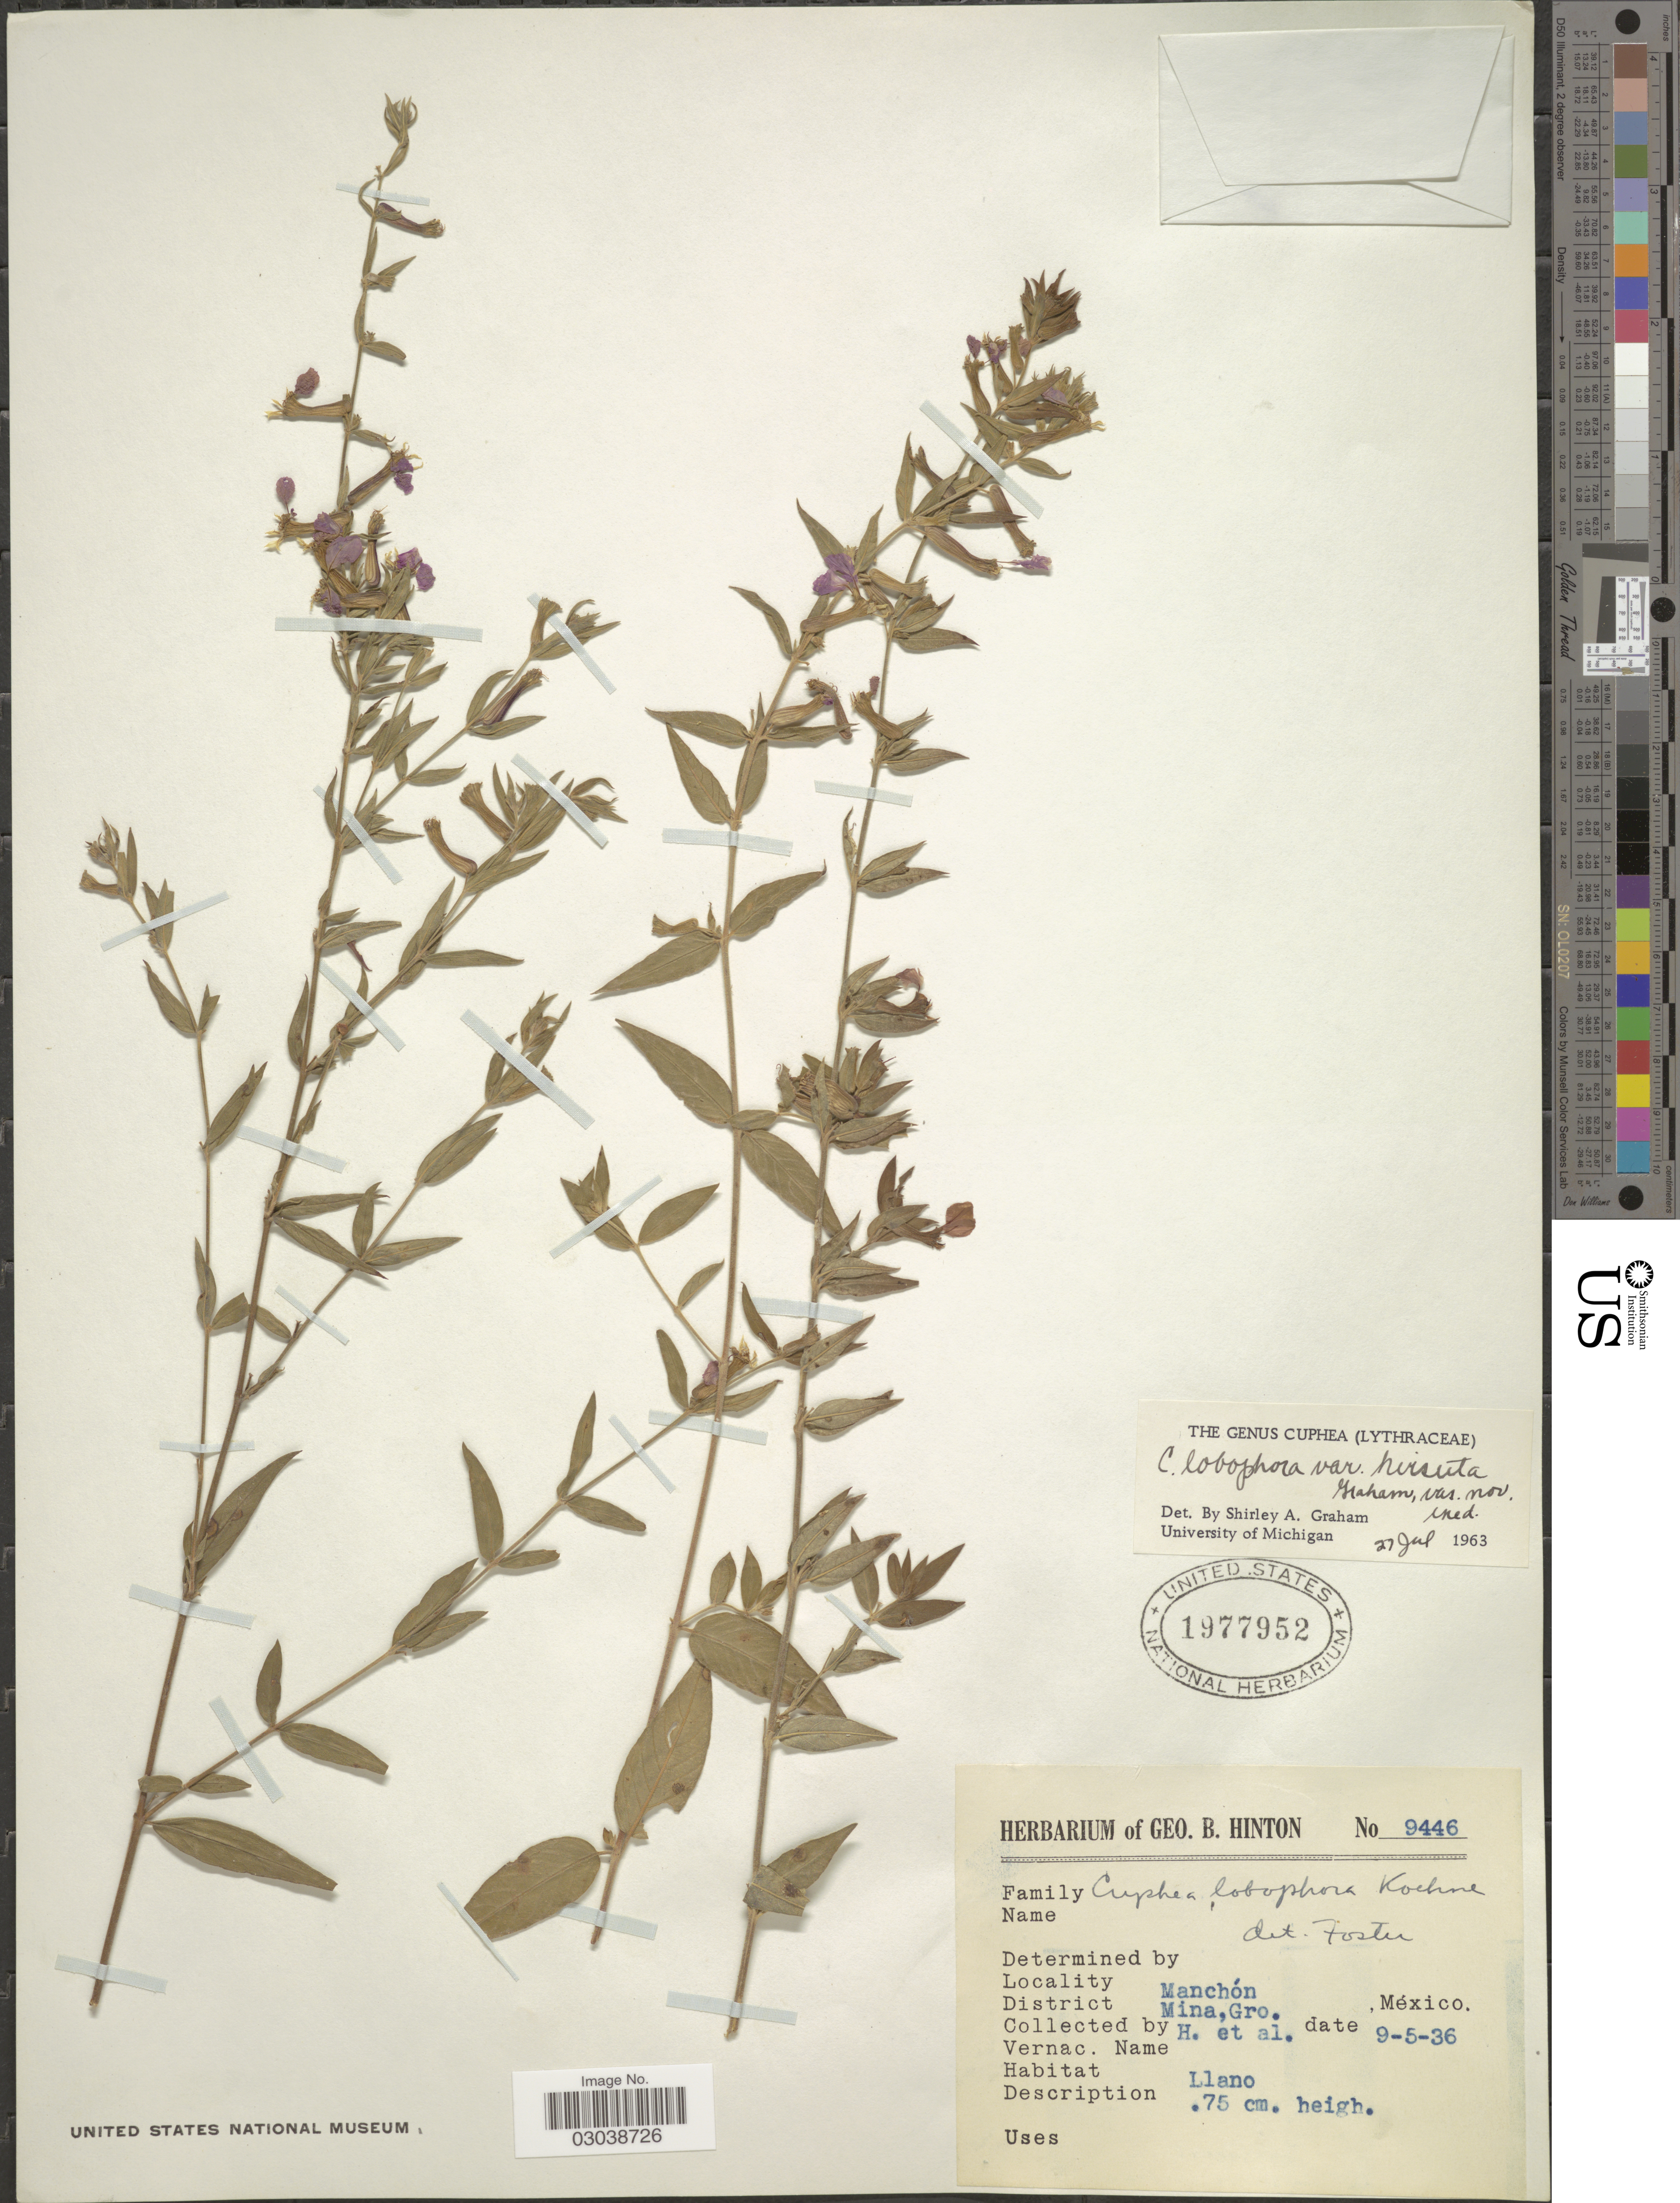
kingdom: Plantae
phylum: Tracheophyta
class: Magnoliopsida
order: Myrtales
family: Lythraceae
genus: Cuphea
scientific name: Cuphea lobophora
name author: Koehne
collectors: G. B. Hinton & et al.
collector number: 9446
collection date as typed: Transcribed d/m/y: 9/5/36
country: Mexico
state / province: Guerrero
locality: Manchón, District MIna, Gro.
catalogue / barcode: US 1977952